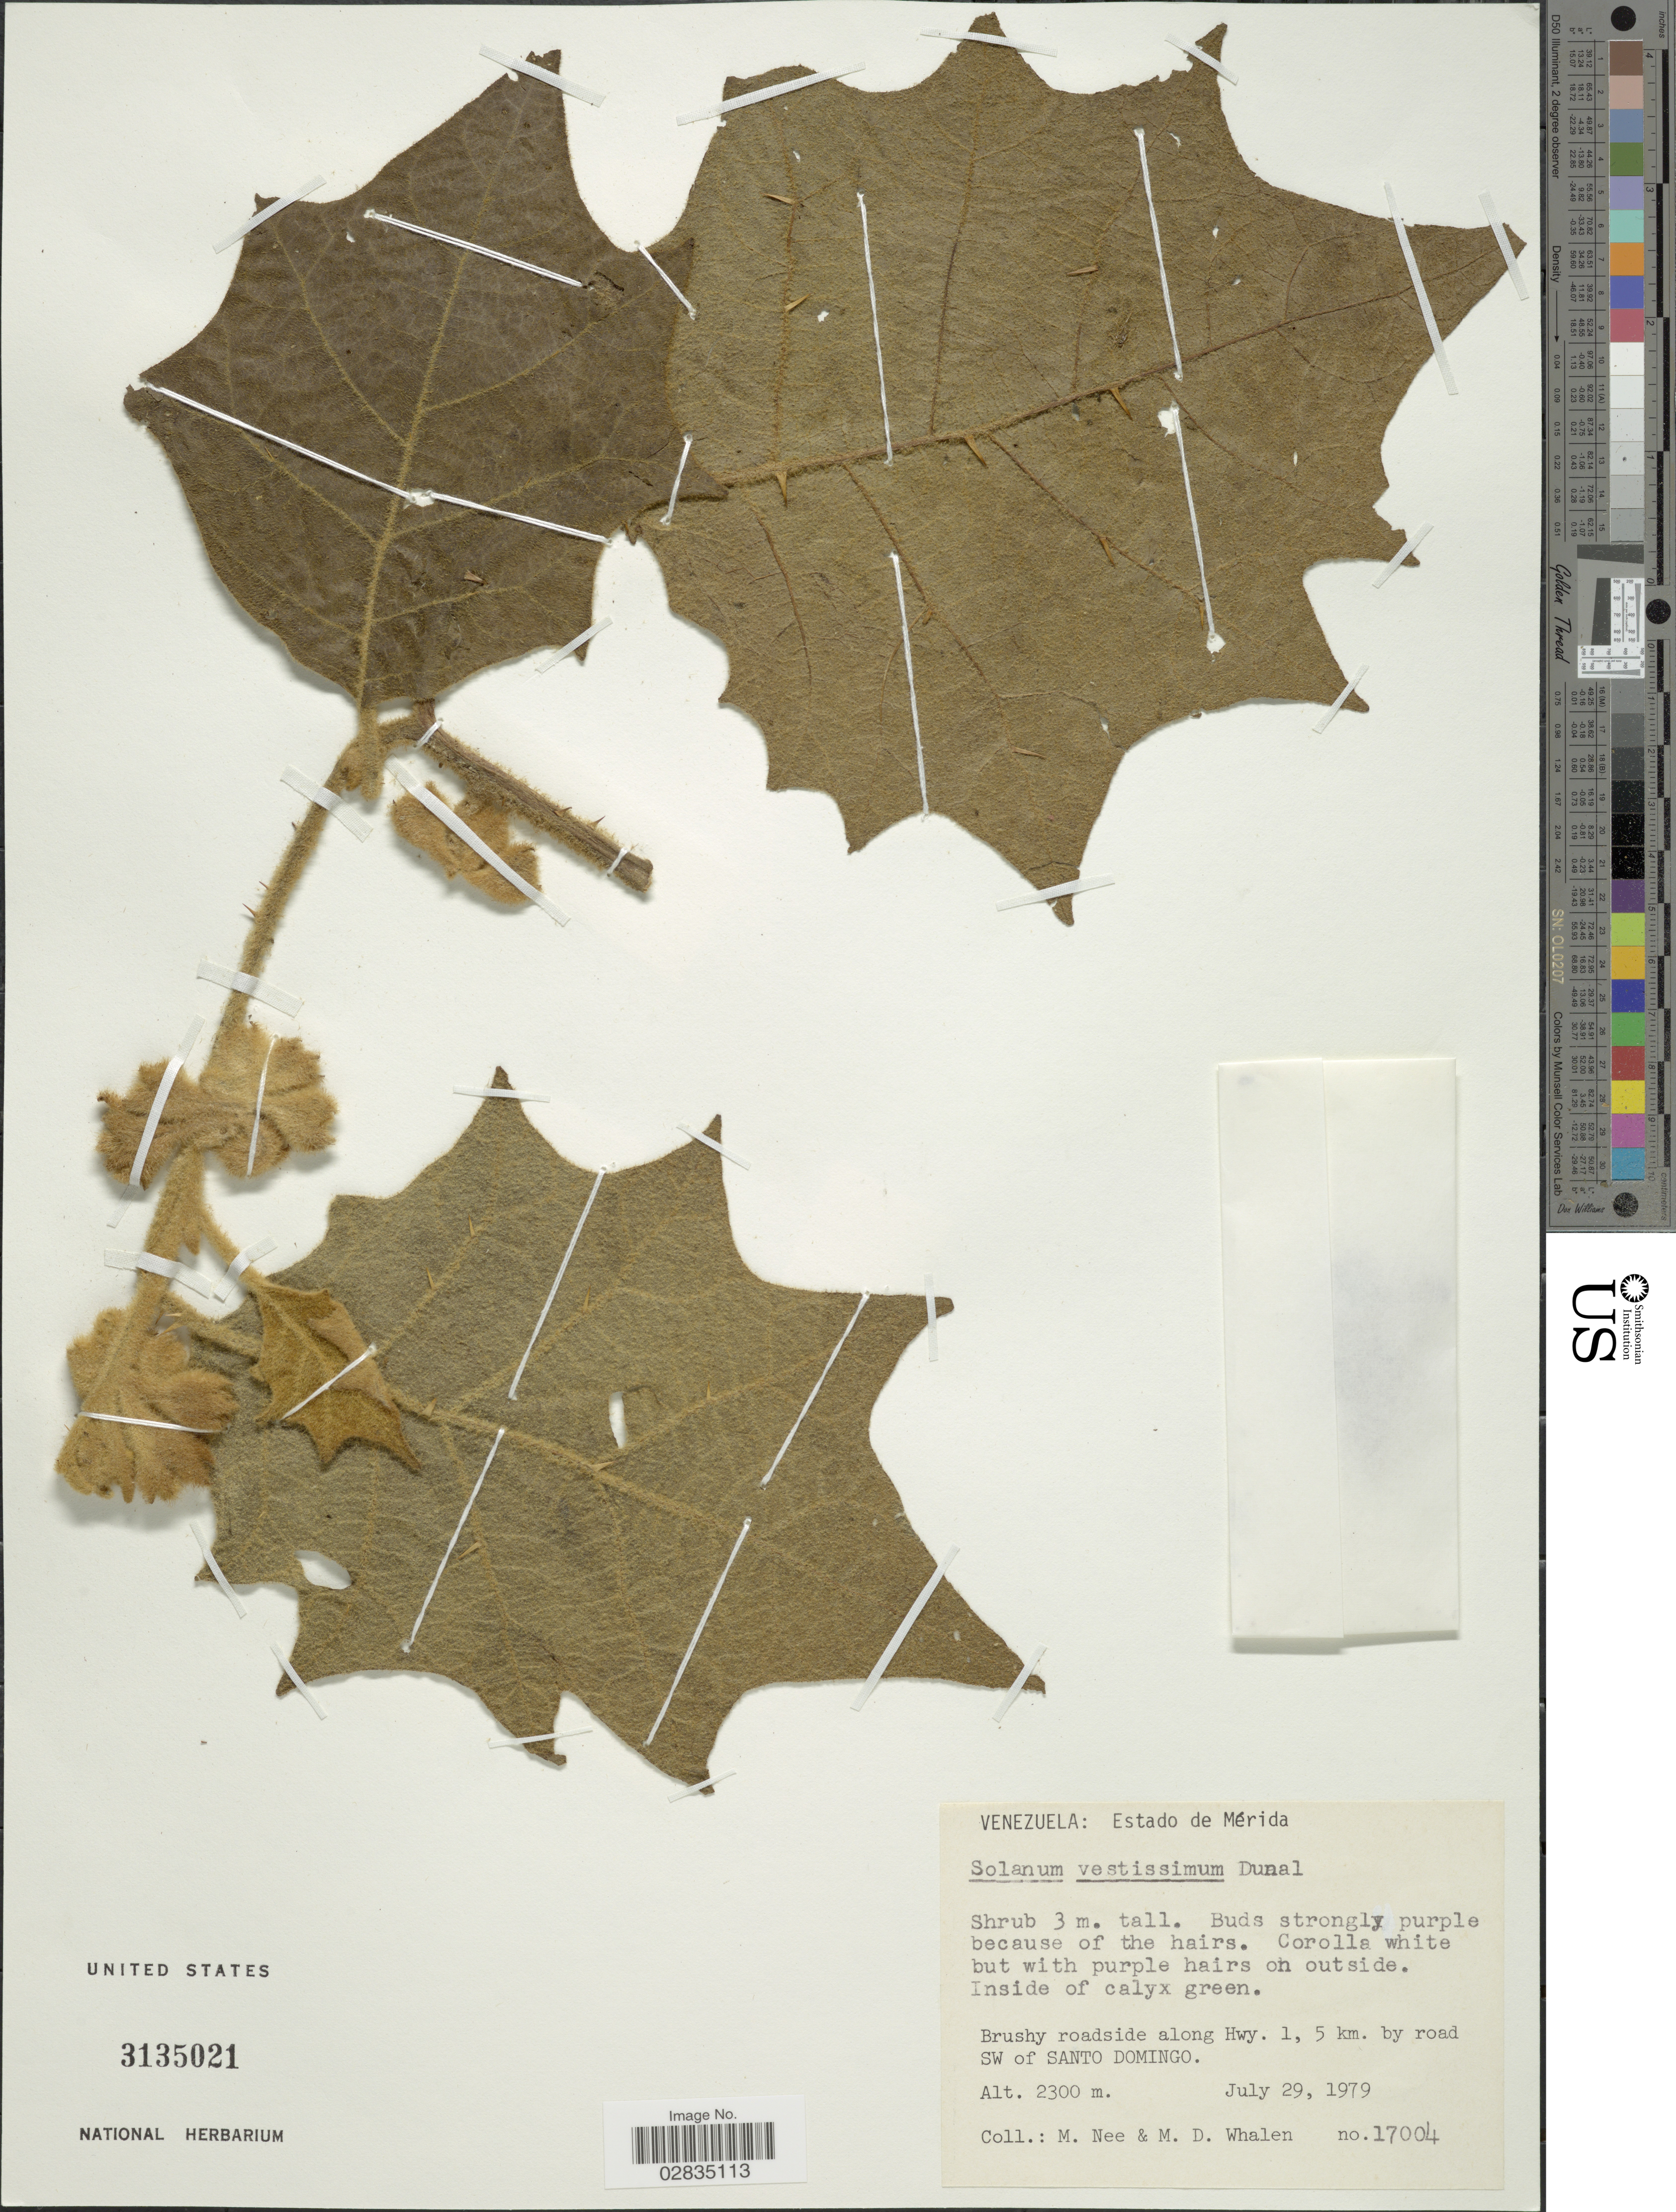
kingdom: Plantae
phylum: Tracheophyta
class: Magnoliopsida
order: Solanales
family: Solanaceae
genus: Solanum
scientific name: Solanum vestissimum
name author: Dunal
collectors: M. Nee & M. Whalen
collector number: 17004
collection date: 1979-07-29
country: Venezuela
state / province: Mérida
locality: Brushy roadside along Hwy. 1, 5 km. by road SW of Santo Domingo.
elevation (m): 2300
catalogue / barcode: US 3135021